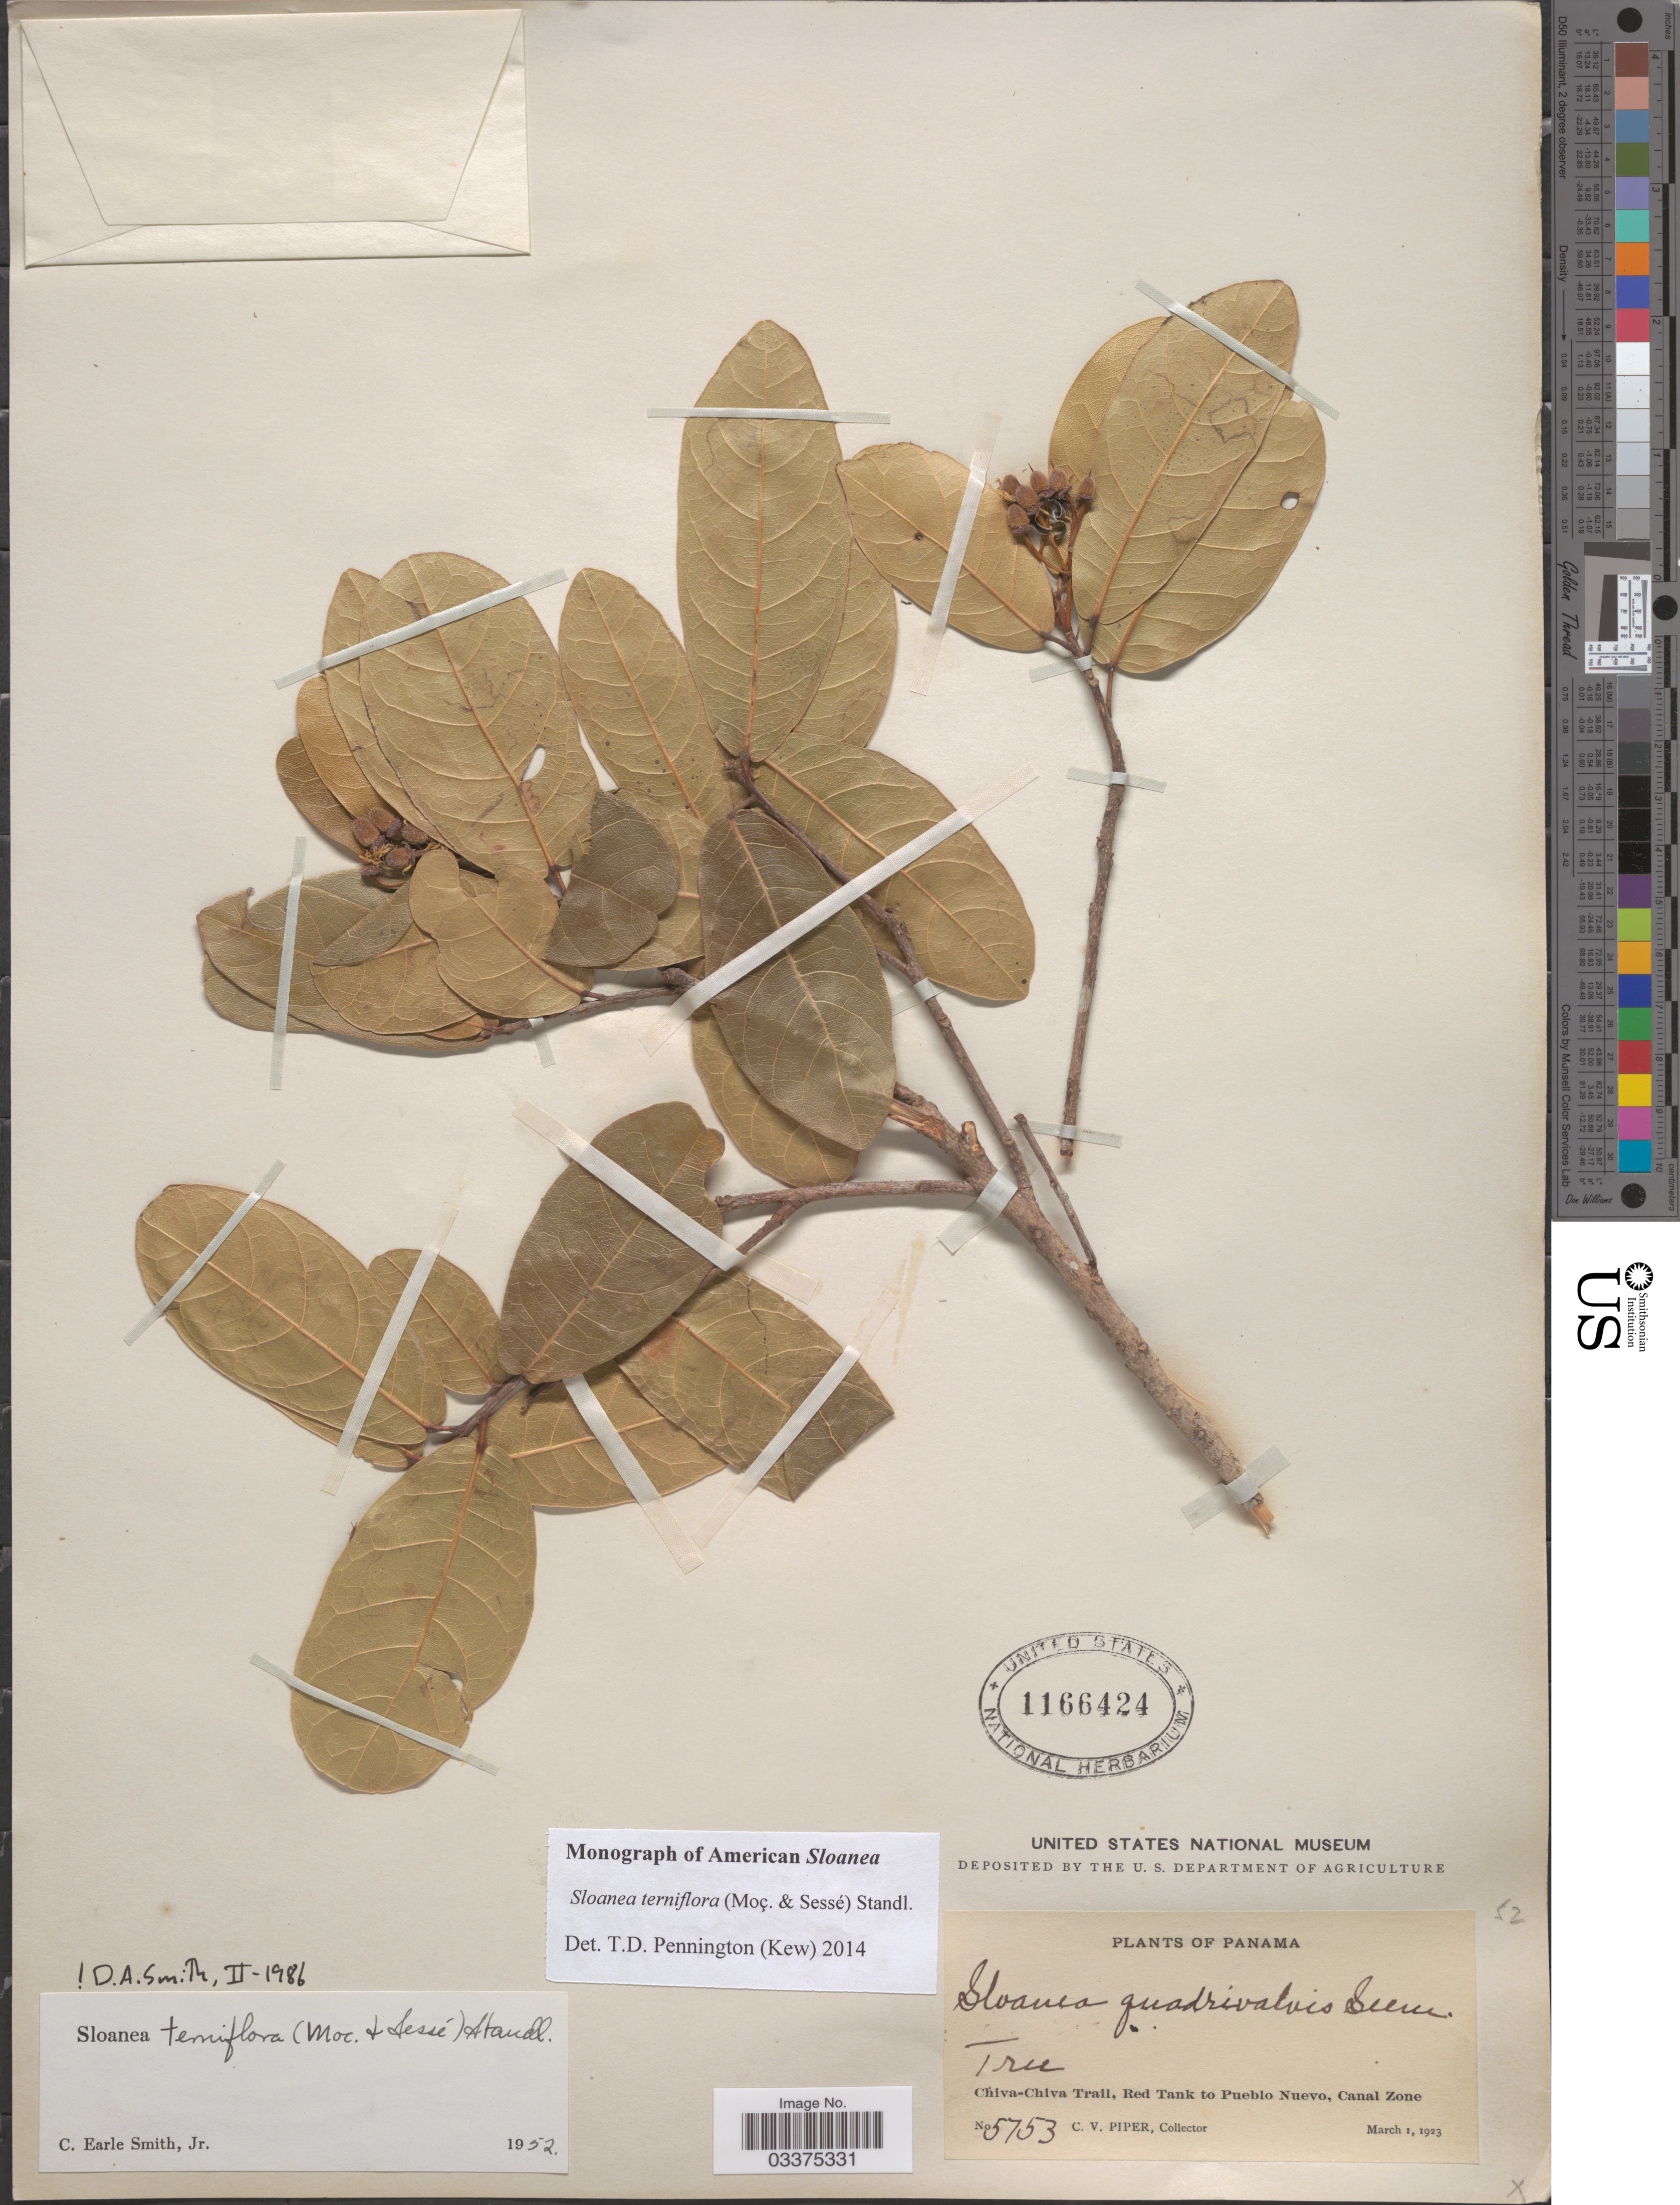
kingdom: Plantae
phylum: Tracheophyta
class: Magnoliopsida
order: Oxalidales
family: Elaeocarpaceae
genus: Sloanea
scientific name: Sloanea terniflora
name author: (Moc. & Sessé ex DC.) Standl.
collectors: C. V. Piper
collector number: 5753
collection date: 1923-03-01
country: Panama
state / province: Panamá / Panamá Oeste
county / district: Canal Zone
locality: Chiva-Chiva Trail, Red Tank to Pueblo Nuevo.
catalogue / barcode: US 1166424